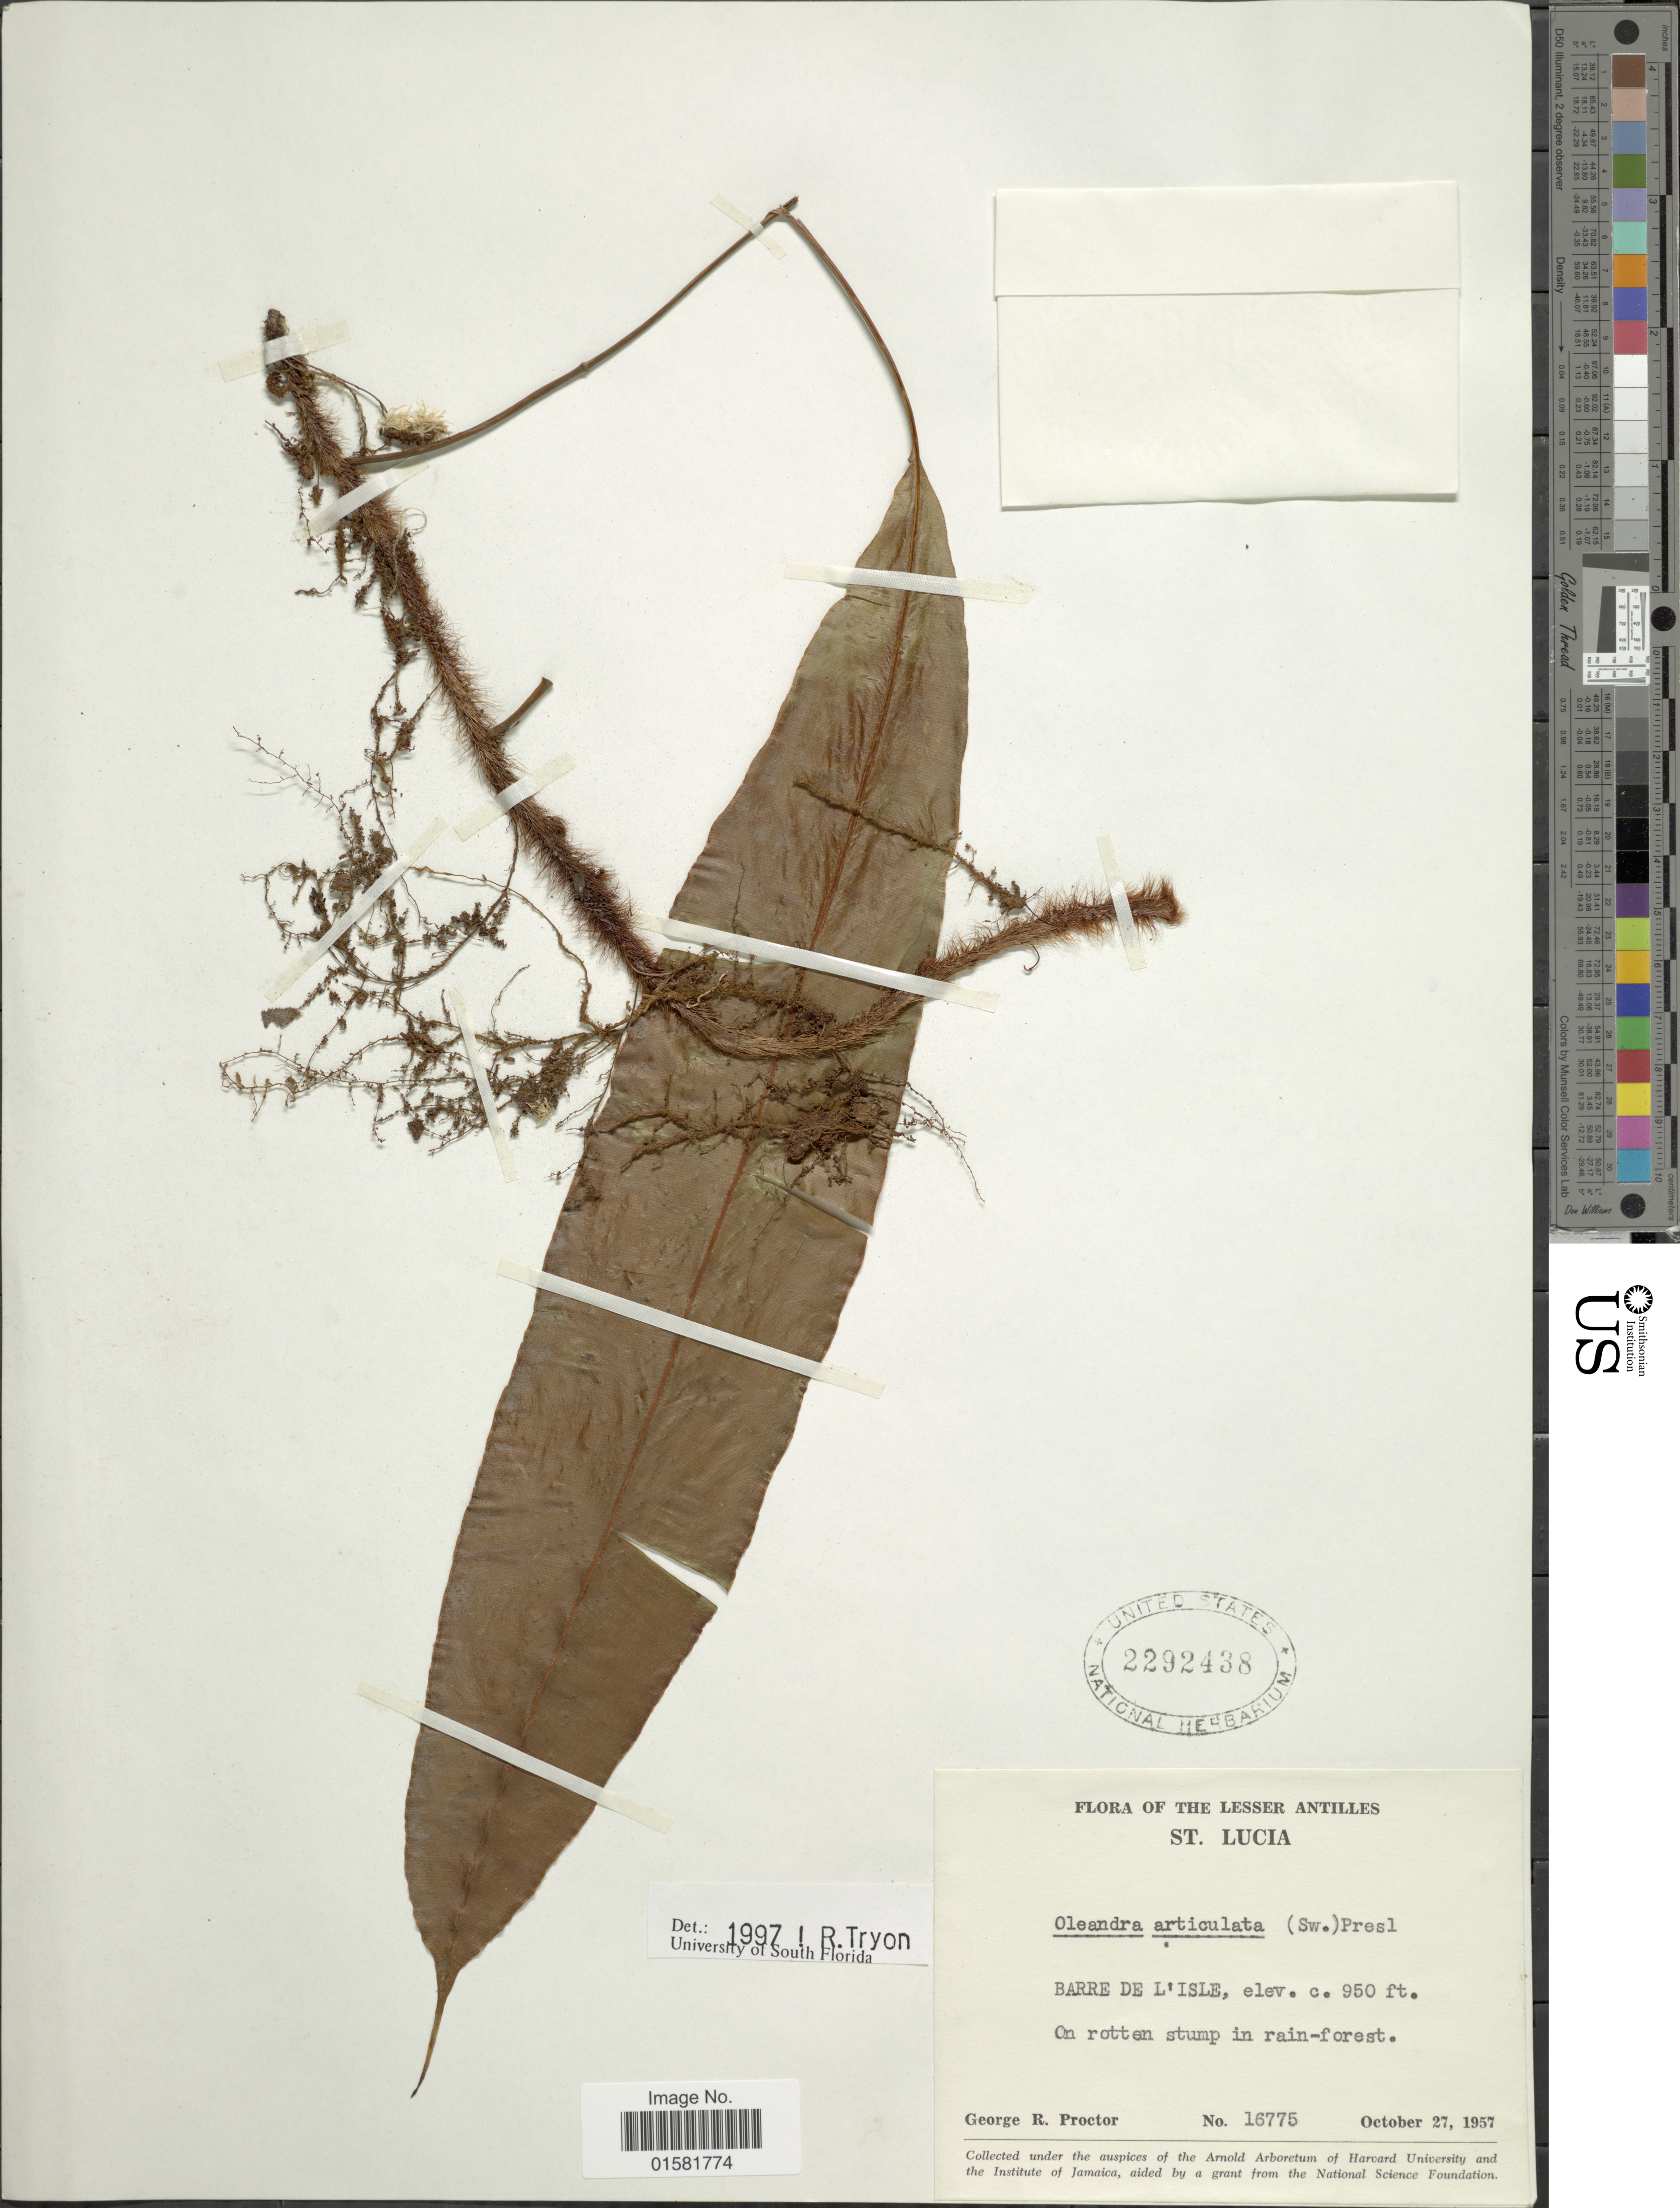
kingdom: Plantae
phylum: Tracheophyta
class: Polypodiopsida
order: Polypodiales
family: Oleandraceae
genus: Oleandra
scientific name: Oleandra articulata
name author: (Sw.) C. Presl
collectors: R. Proctor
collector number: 16775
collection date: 1957-10-27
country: St. Lucia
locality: The Lesser Antilles, St. Lucia, Barre de L'isle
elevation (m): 290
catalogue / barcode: US 2292438